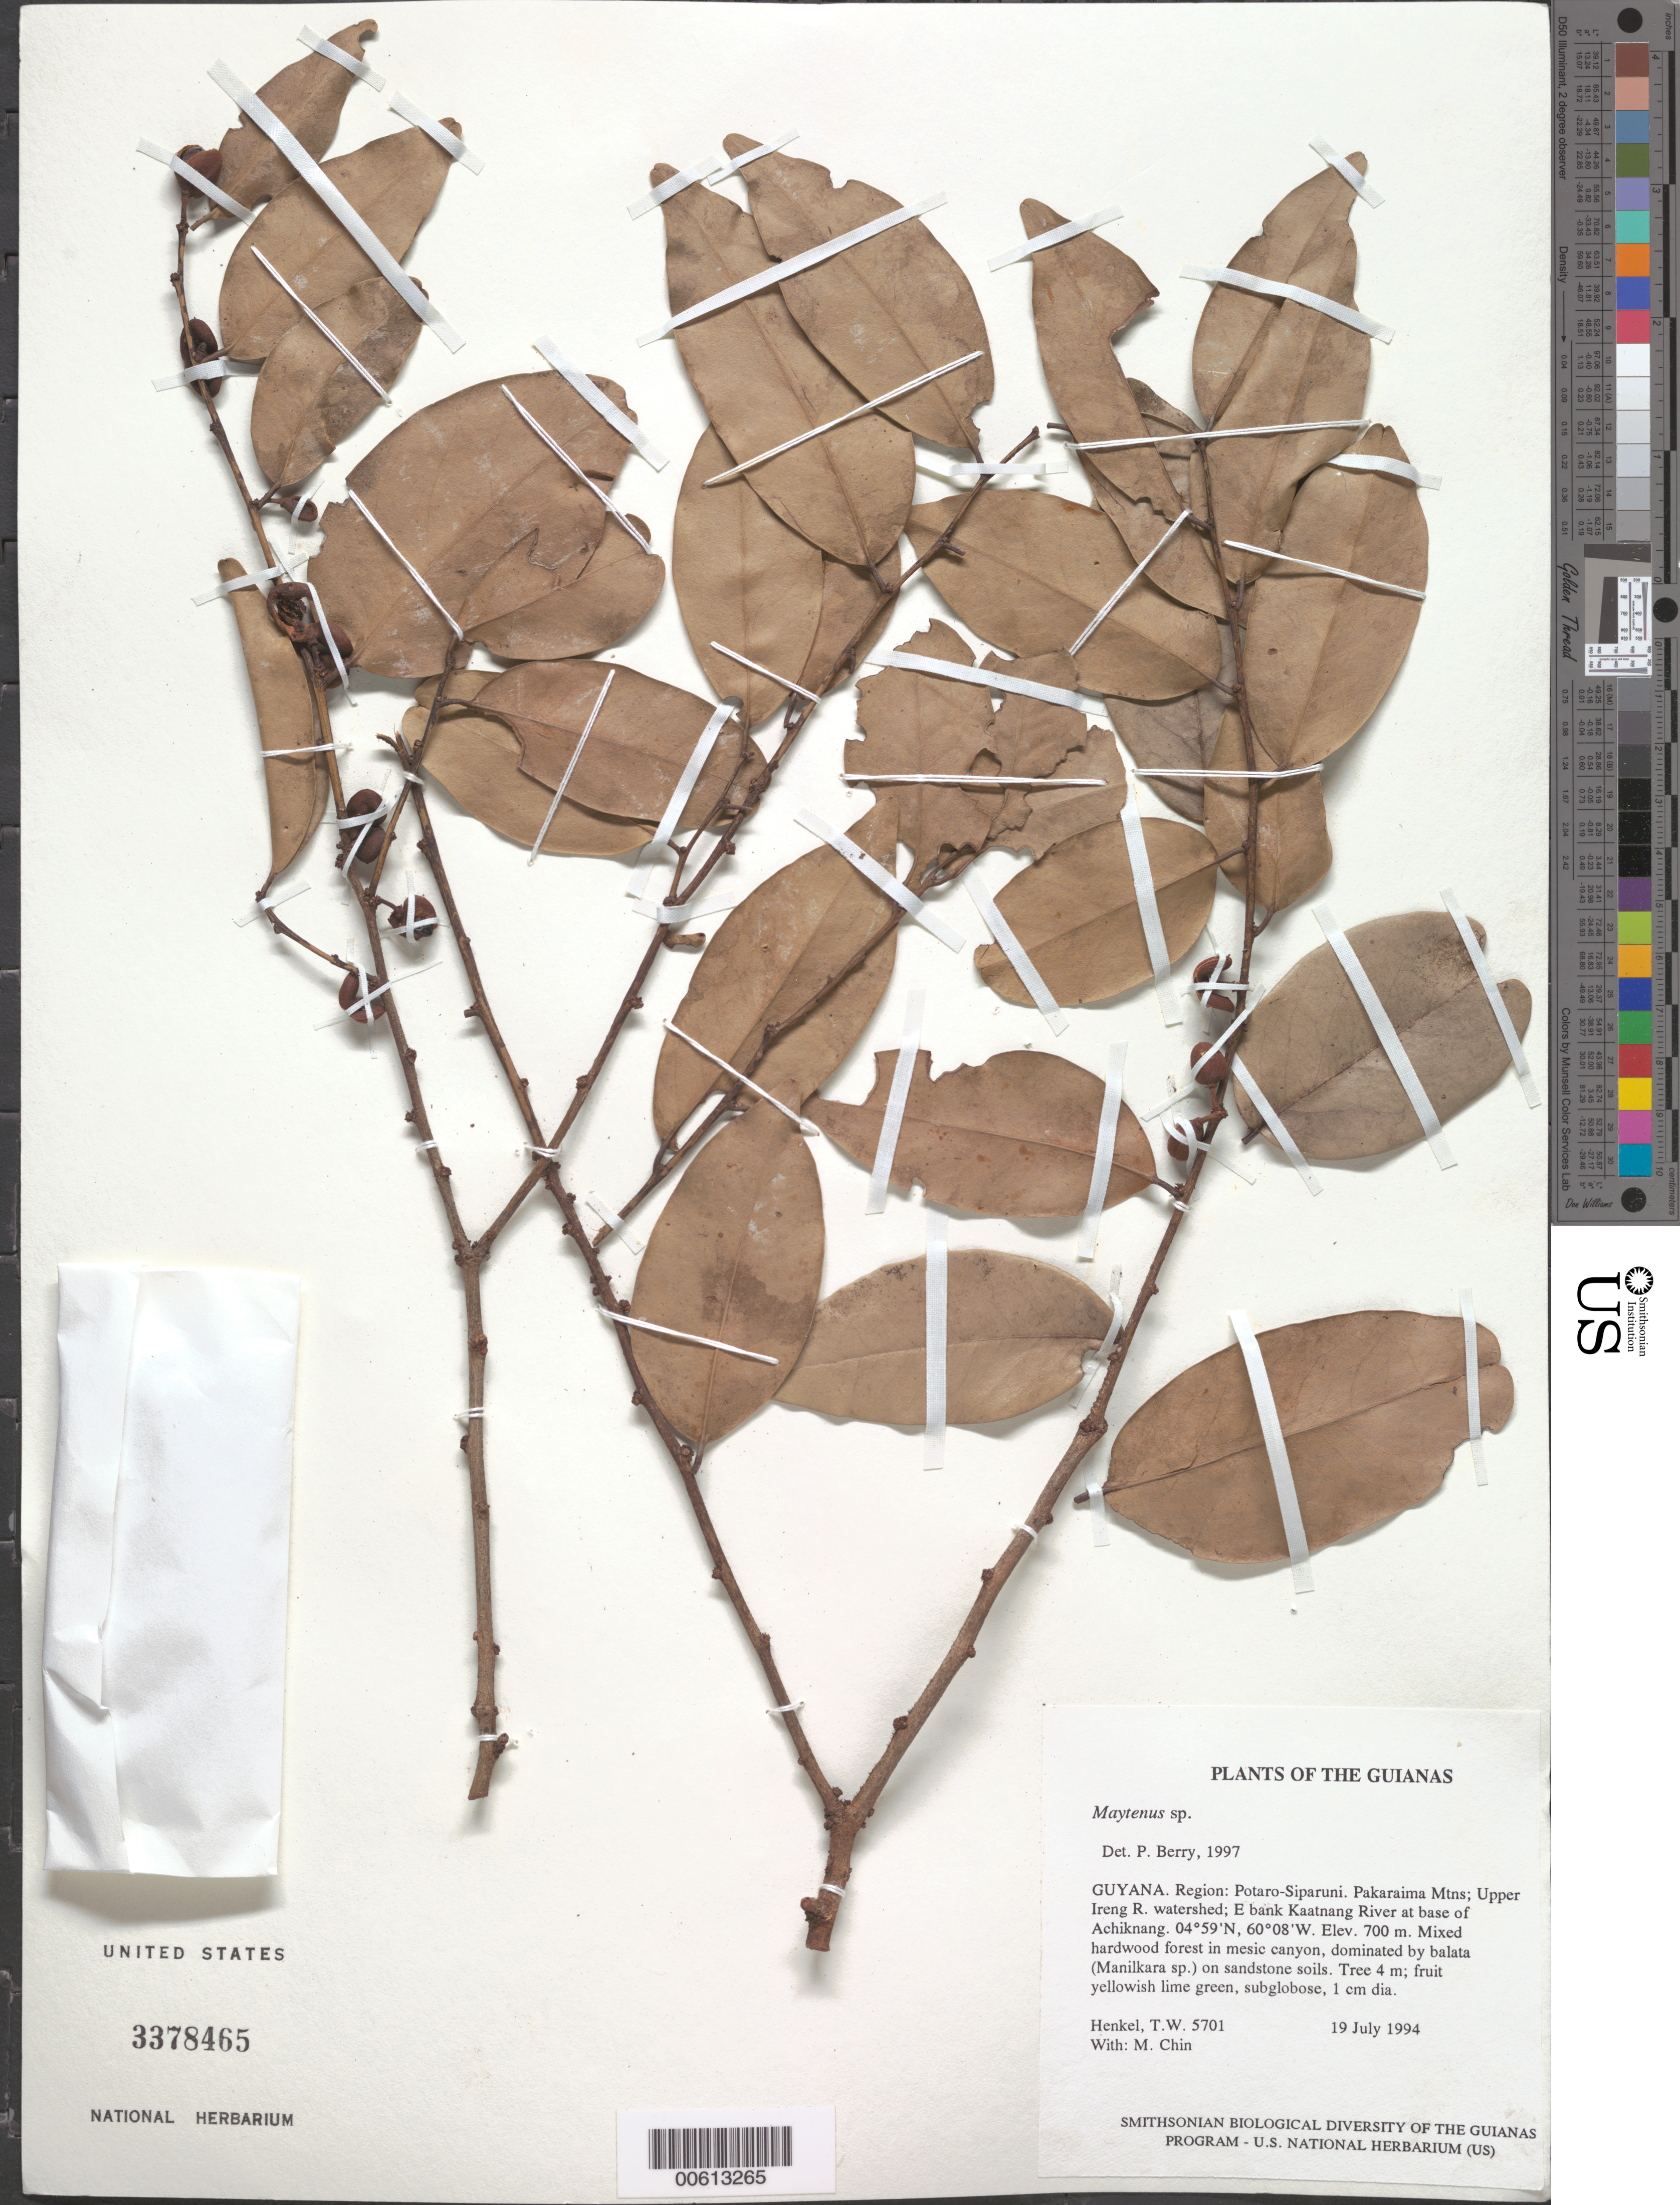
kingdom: Plantae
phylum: Tracheophyta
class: Magnoliopsida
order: Celastrales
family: Celastraceae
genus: Maytenus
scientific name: Maytenus planifolia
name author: A.C. Sm.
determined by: Biral, Leonardo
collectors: T. Henkel & M. Chin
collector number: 5701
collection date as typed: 19 July 1994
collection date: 1994-07-19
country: Guyana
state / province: Potaro-Siparuni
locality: Pakaraima Mtns; Upper Ireng R. watershed; E bank Kaatnang River at base of Achiknang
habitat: Mixed hardwood forest in mesic canyon, dominated by balata (Manilkara sp.) on sandstone soils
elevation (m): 700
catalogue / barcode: US 3378465